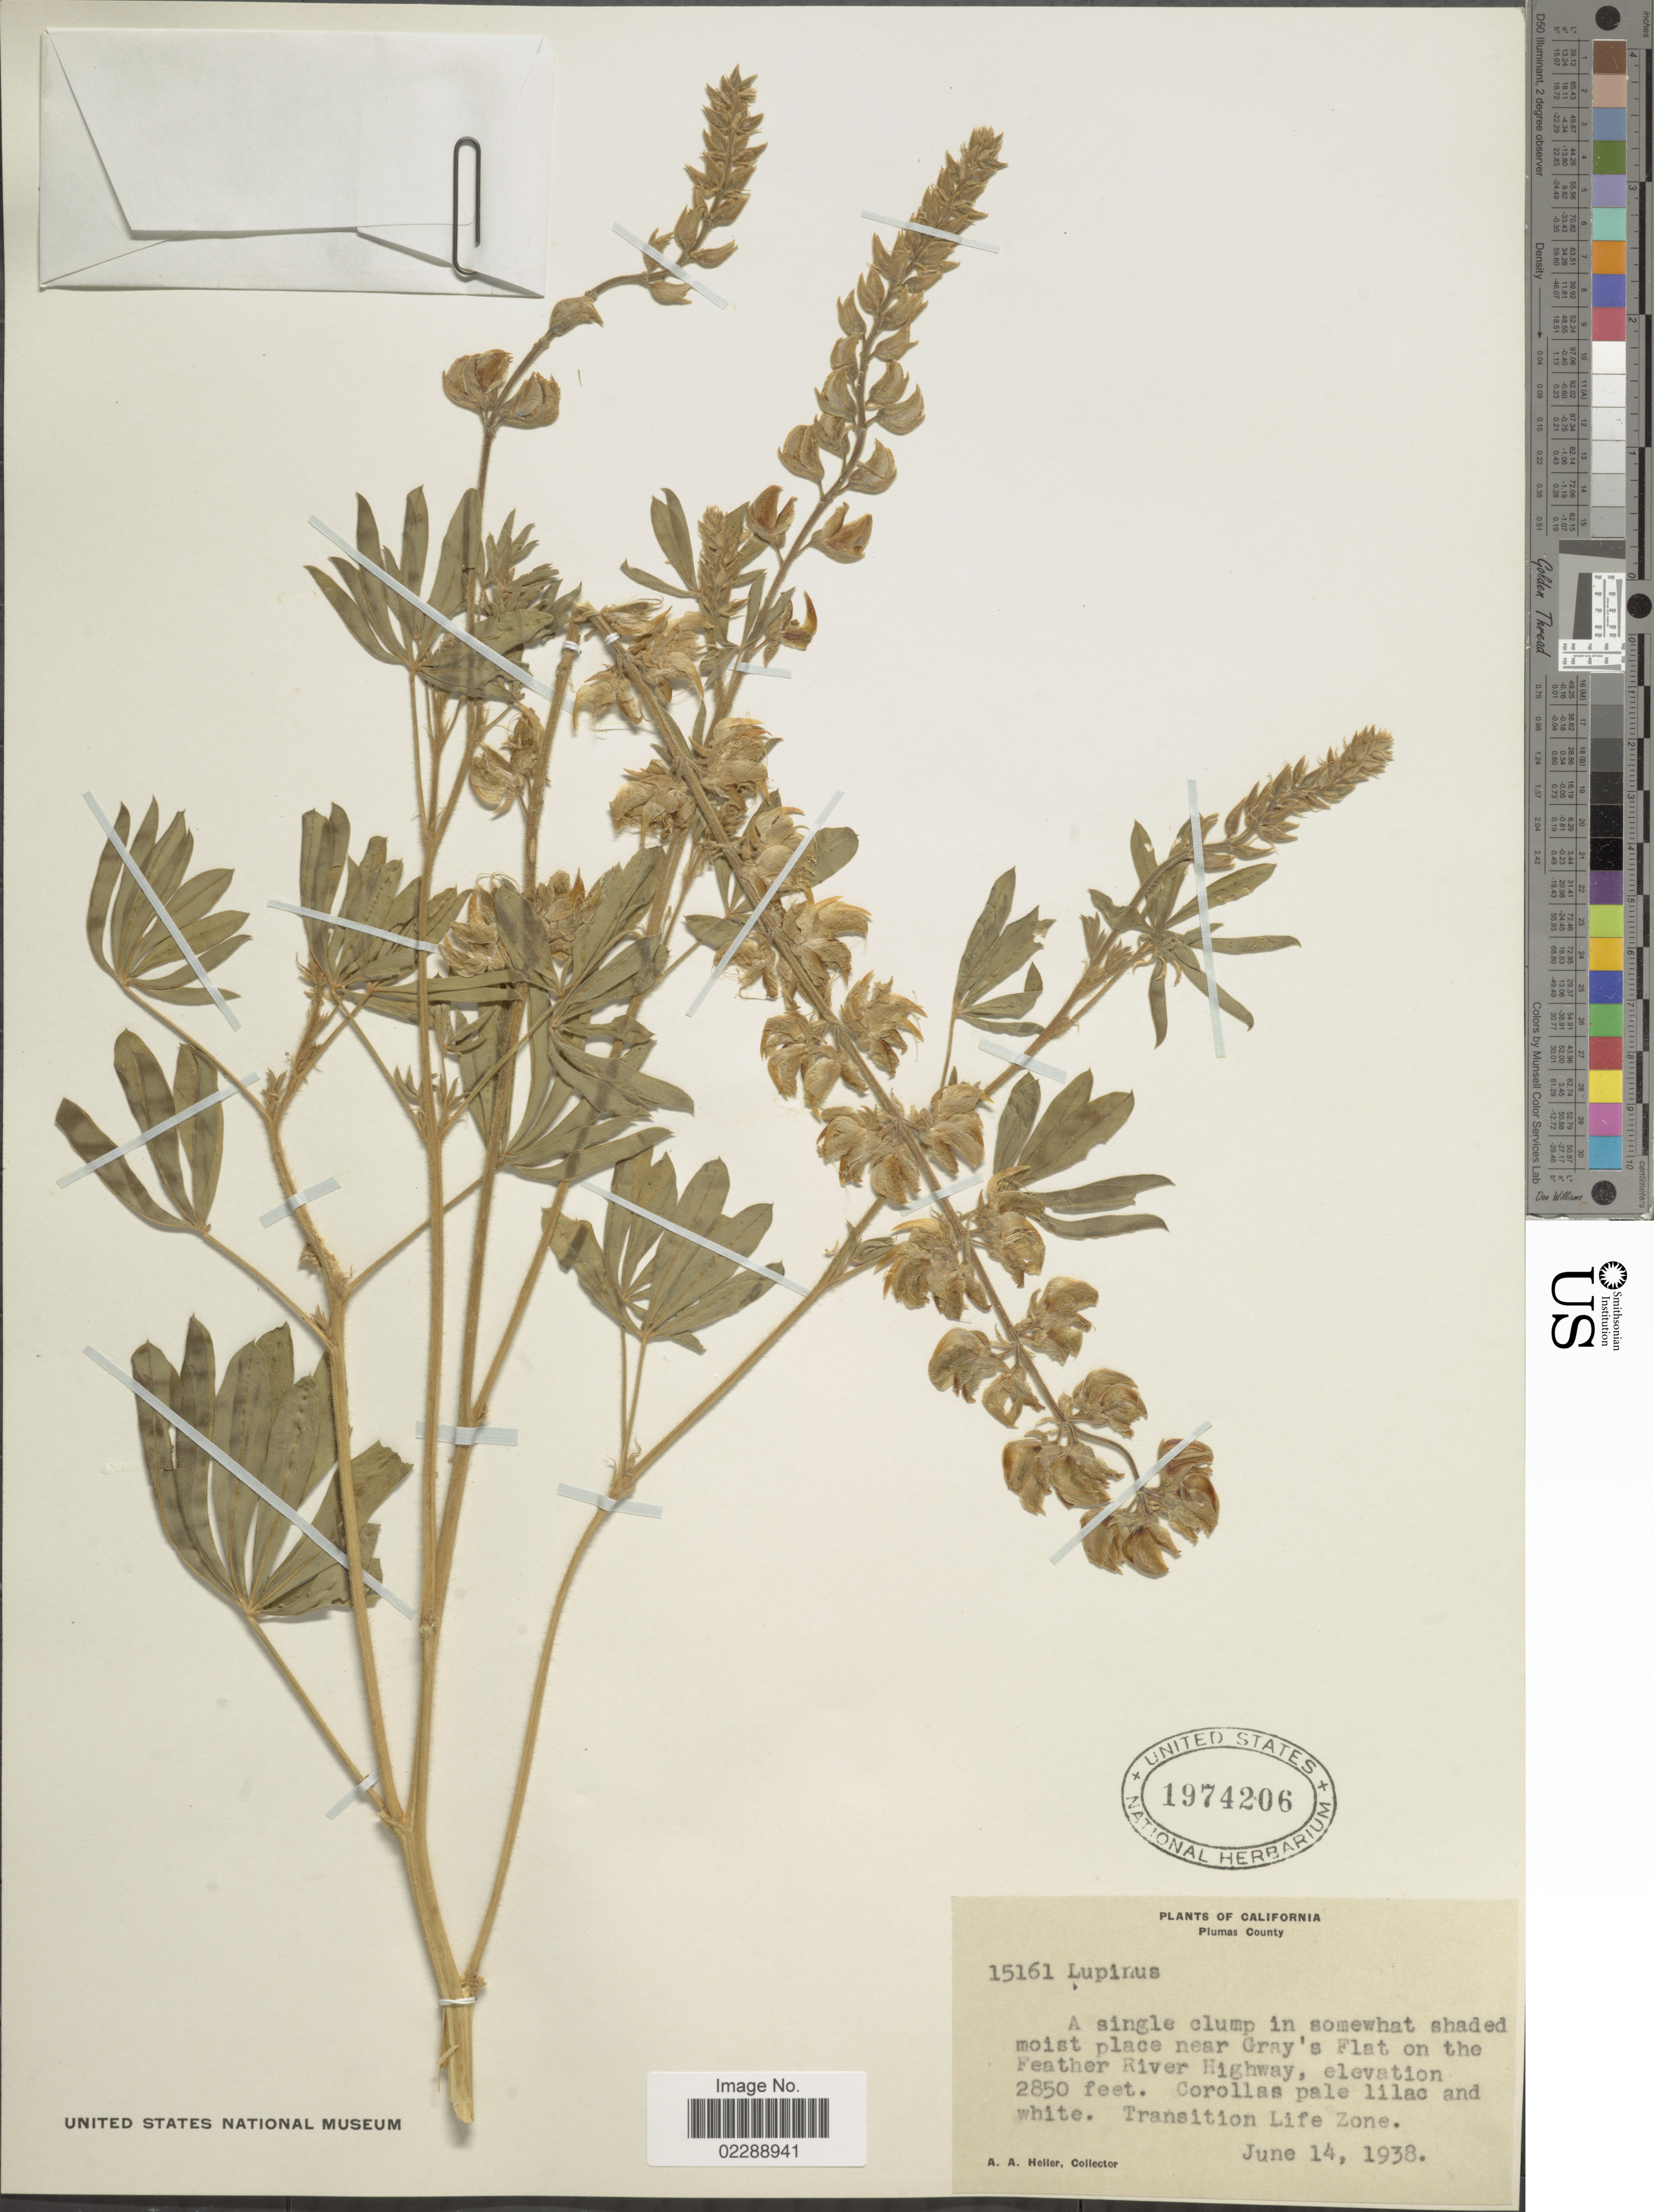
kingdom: Plantae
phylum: Tracheophyta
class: Magnoliopsida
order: Fabales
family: Fabaceae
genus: Lupinus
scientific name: Lupinus sp.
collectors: A. A. Heller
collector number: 15161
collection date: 1938-06-14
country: United States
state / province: California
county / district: Plumas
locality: Plumas County, A single clump in somewhat shaded poist place near Gray's Flat on the Feather River Highway, Transition Life Zone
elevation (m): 869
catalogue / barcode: US 1974206